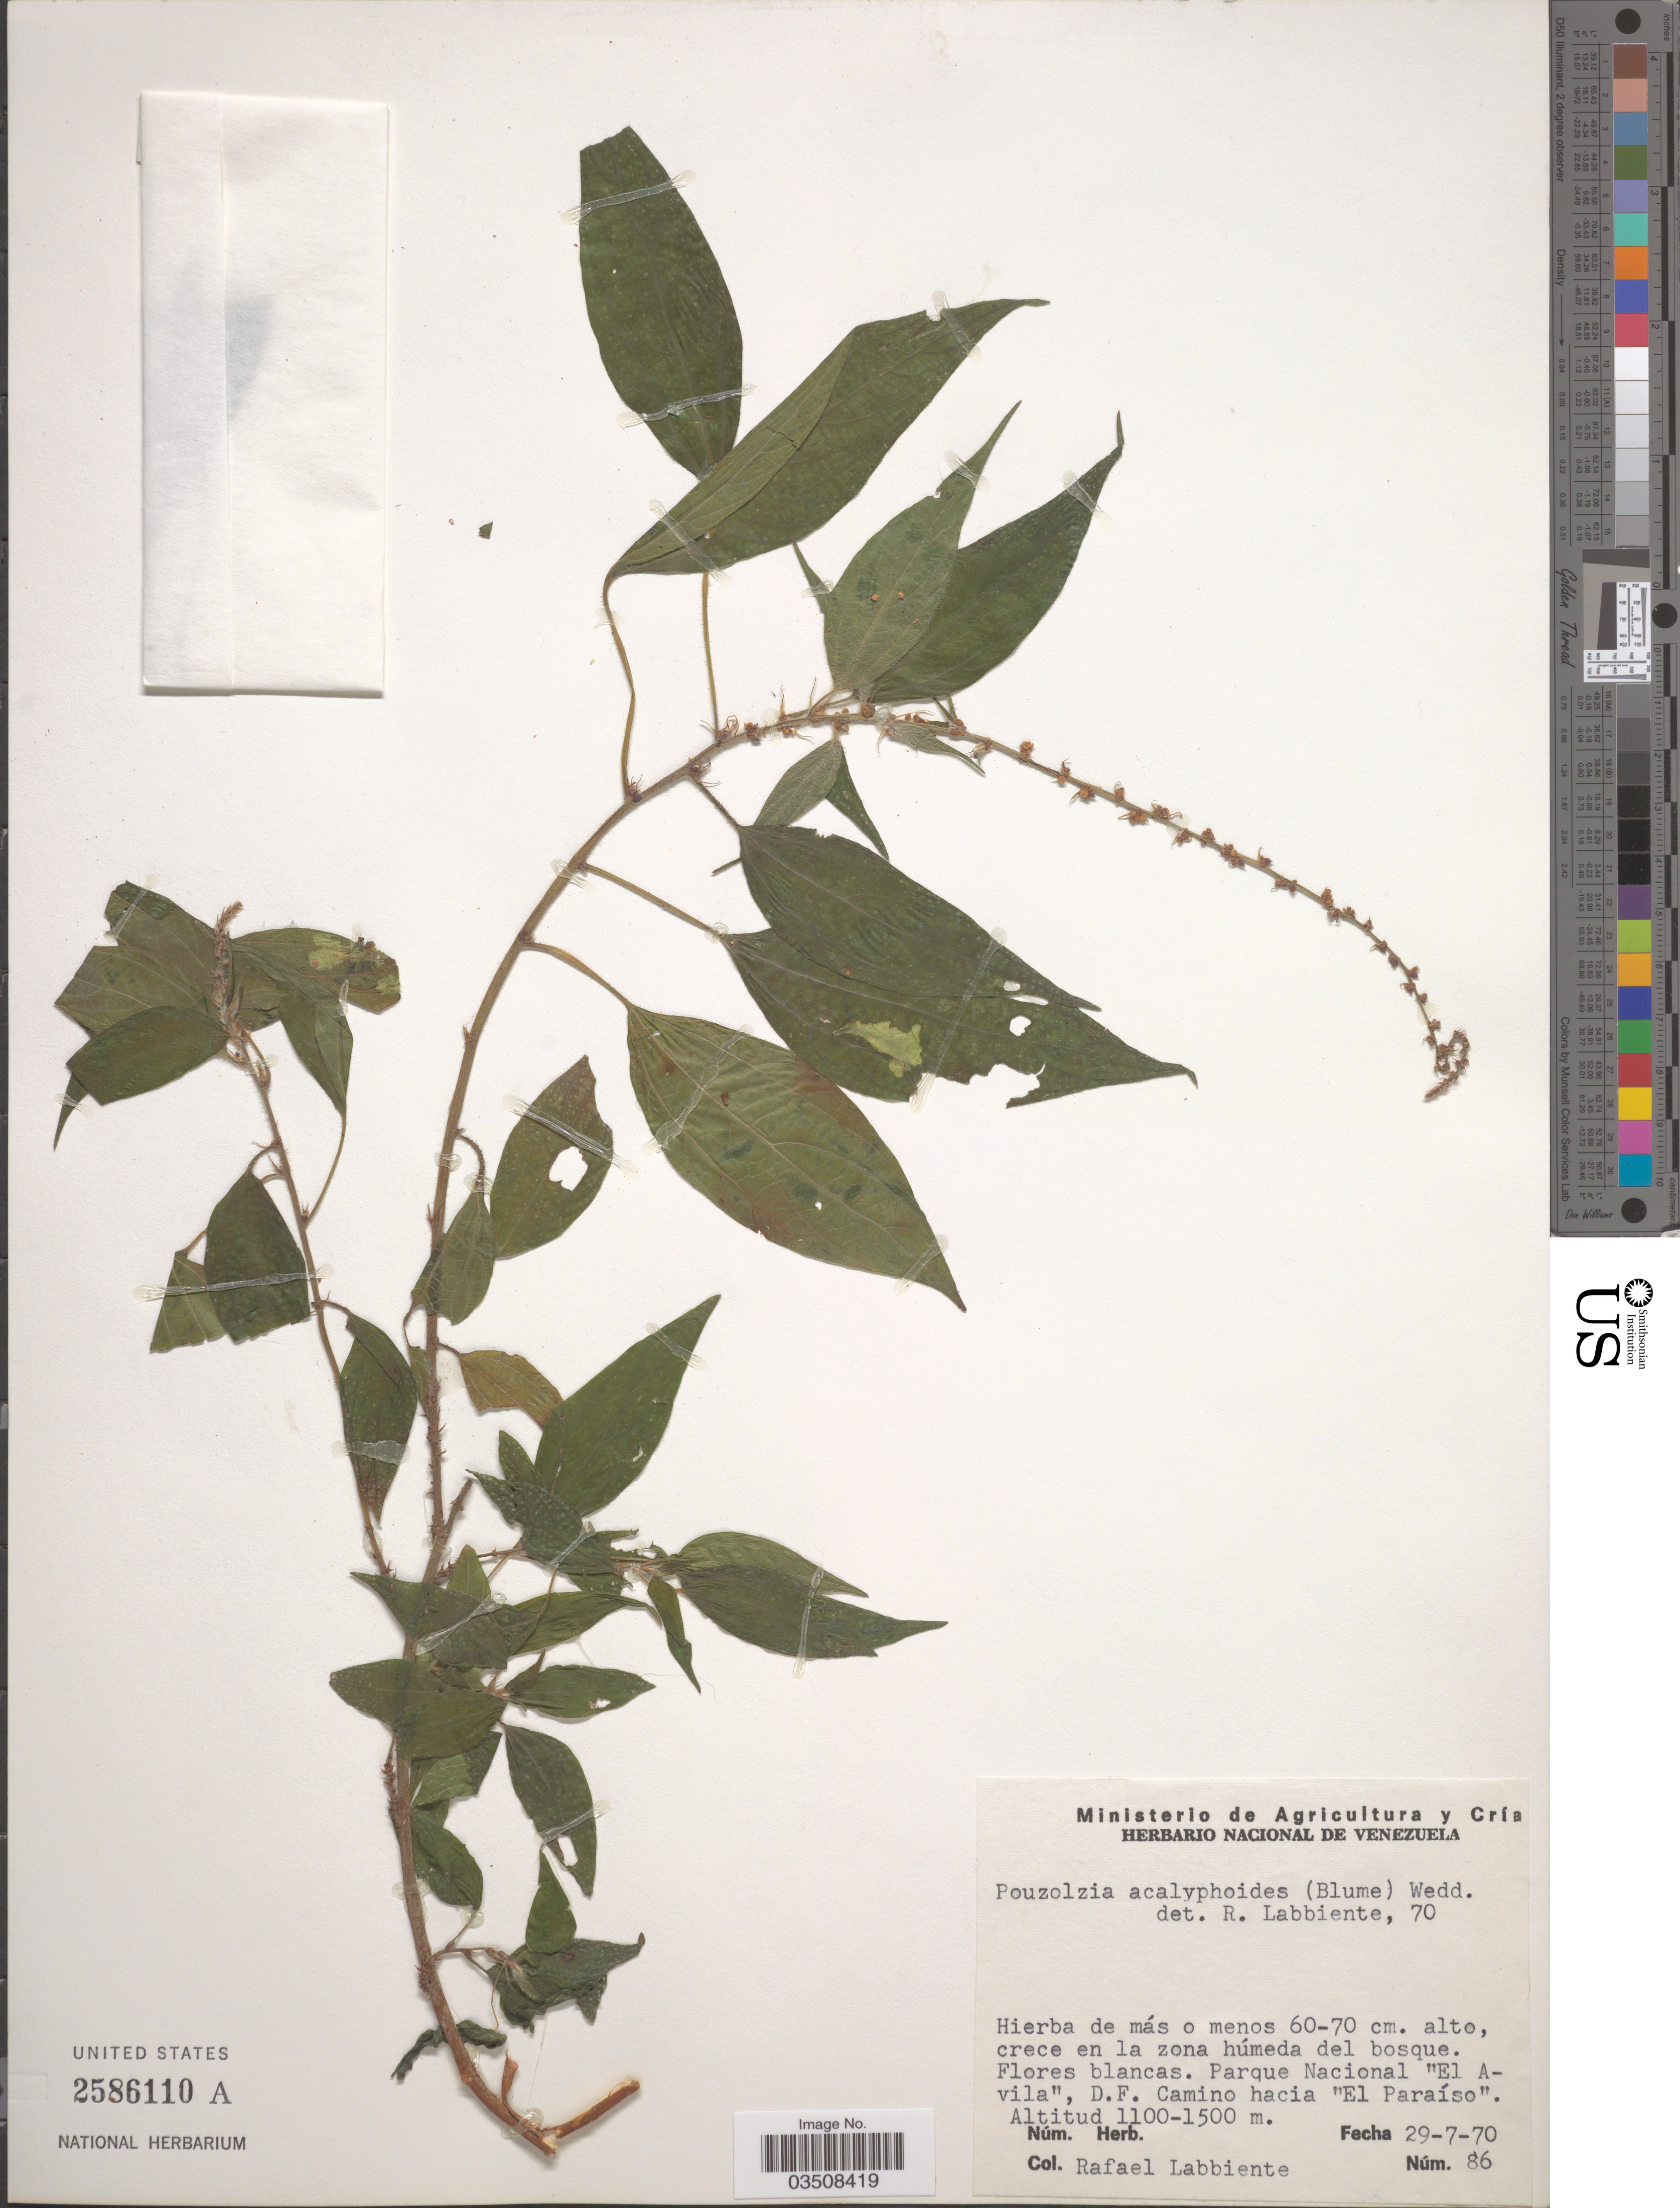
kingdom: Plantae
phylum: Tracheophyta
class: Magnoliopsida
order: Rosales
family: Urticaceae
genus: Pouzolzia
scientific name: Pouzolzia nudiflora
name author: (Willd.) Friis & Wilmot-Dear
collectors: R. Labbiente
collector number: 86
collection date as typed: Transcribed d/m/y: 29/7/70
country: Venezuela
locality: Parque Nacional 'El Avila', D.F. Camino hacia 'El Paraíso'.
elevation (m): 1100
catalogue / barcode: US 2586110A